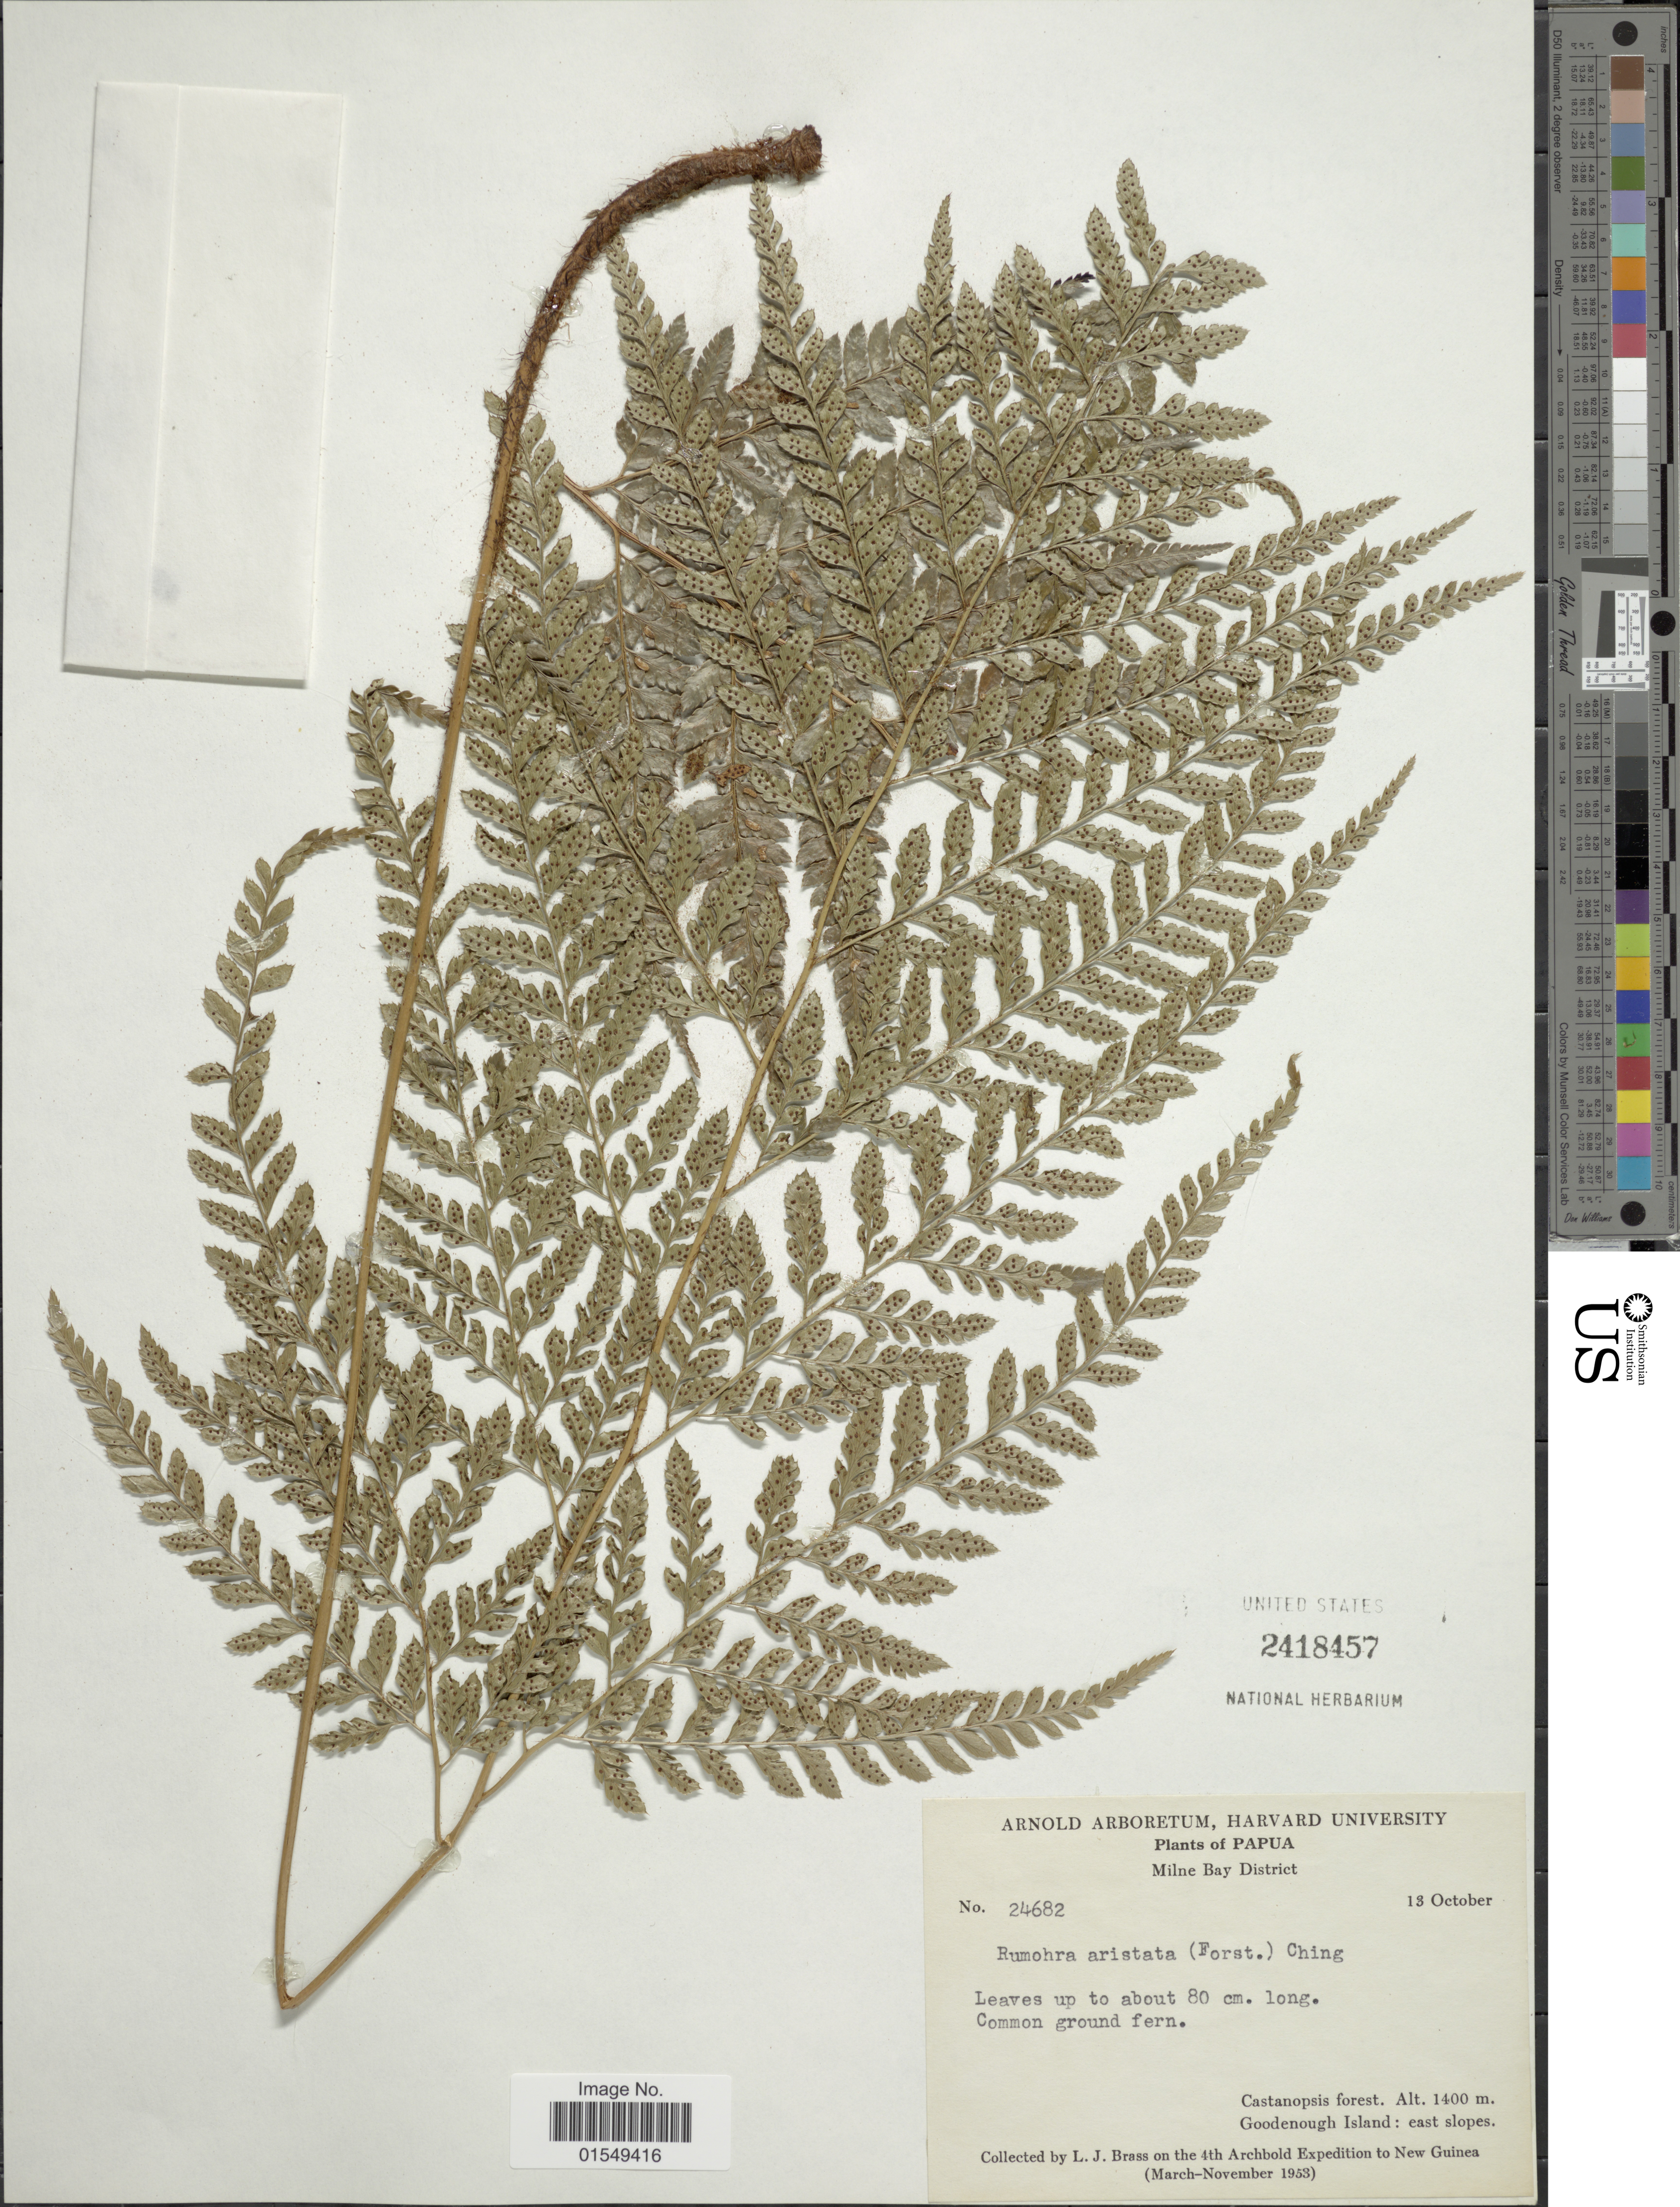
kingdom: Plantae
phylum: Tracheophyta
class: Polypodiopsida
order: Polypodiales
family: Dryopteridaceae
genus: Arachniodes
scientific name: Arachniodes aristata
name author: (G. Forst.) Tindale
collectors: L. J. Brass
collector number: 24682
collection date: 1953-10-13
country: Papua New Guinea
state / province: Milne Bay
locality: Papua, Milne Bay District, Castanopsis forest, Goodenough Island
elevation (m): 1400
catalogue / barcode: US 2418457